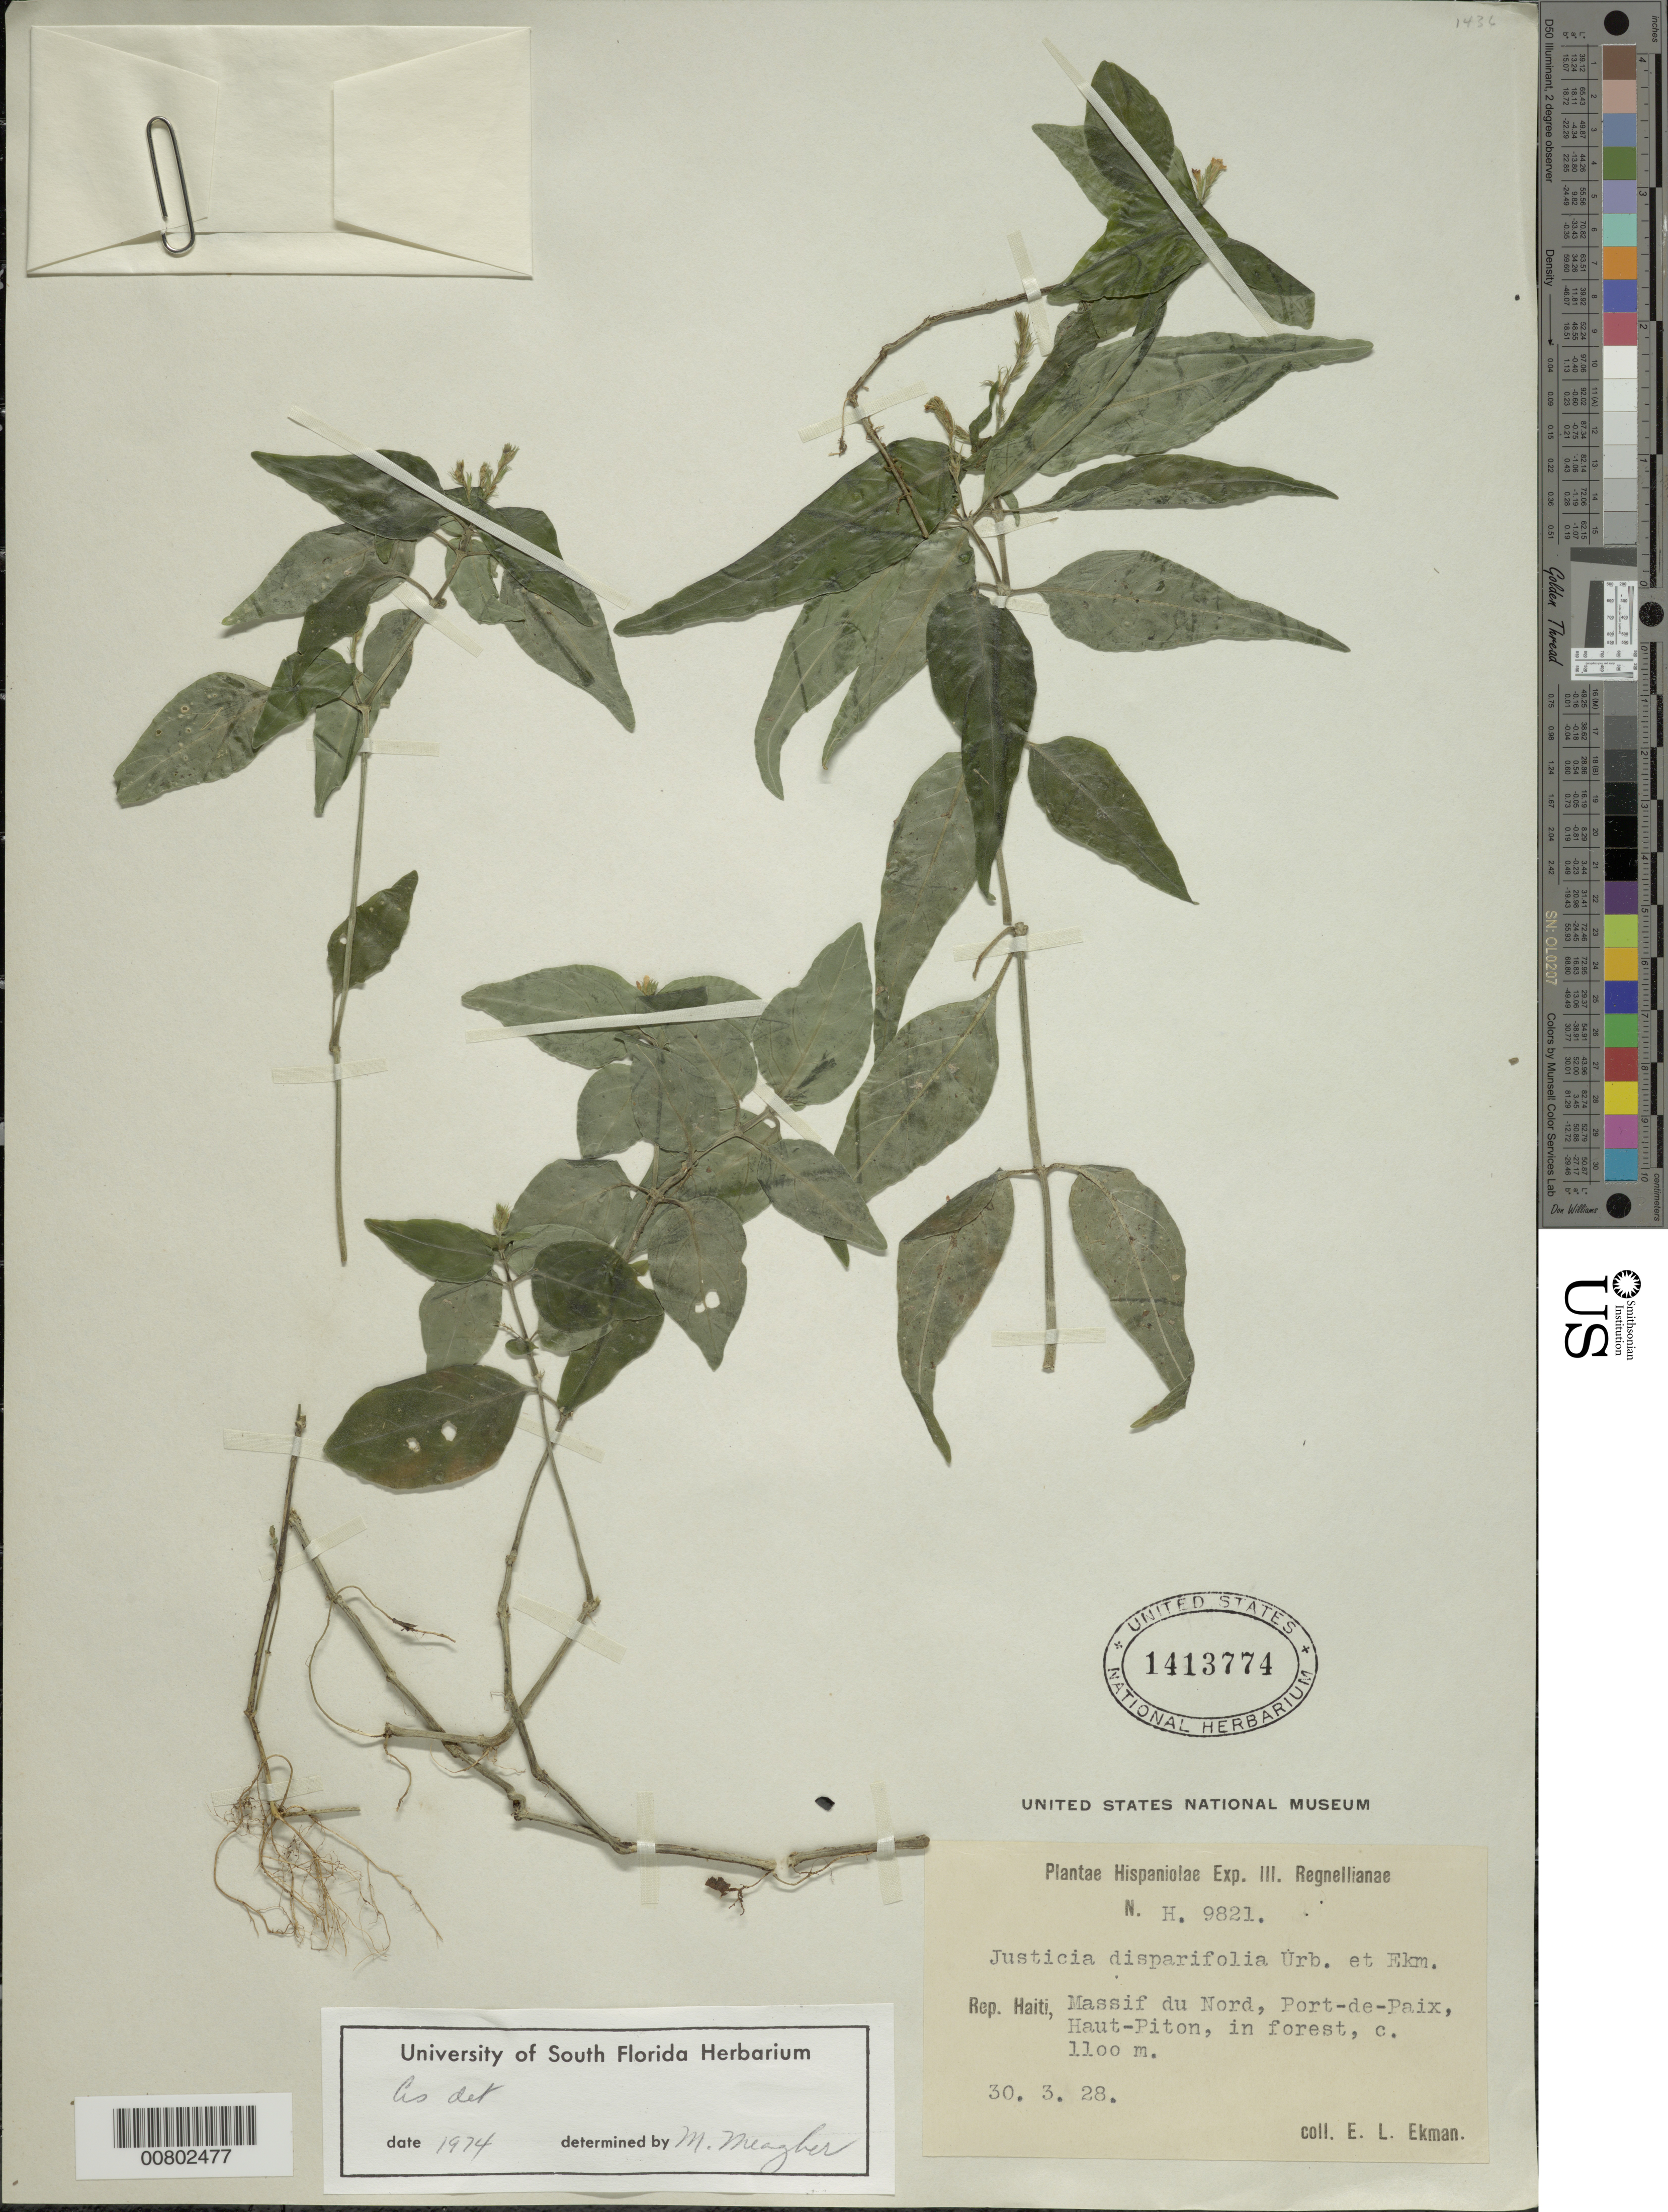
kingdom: Plantae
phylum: Tracheophyta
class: Magnoliopsida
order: Lamiales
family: Acanthaceae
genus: Justicia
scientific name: Justicia disparifolia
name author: Urb. & Ekman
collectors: E. L. Ekman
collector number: H 9821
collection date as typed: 30 Mar 1928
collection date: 1928-03-30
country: Haiti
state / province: Nord-Ouest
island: Hispaniola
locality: Massif du Nord, Port-de-Paix, Haut-Piton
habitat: In forest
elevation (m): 1100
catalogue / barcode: US 1413774